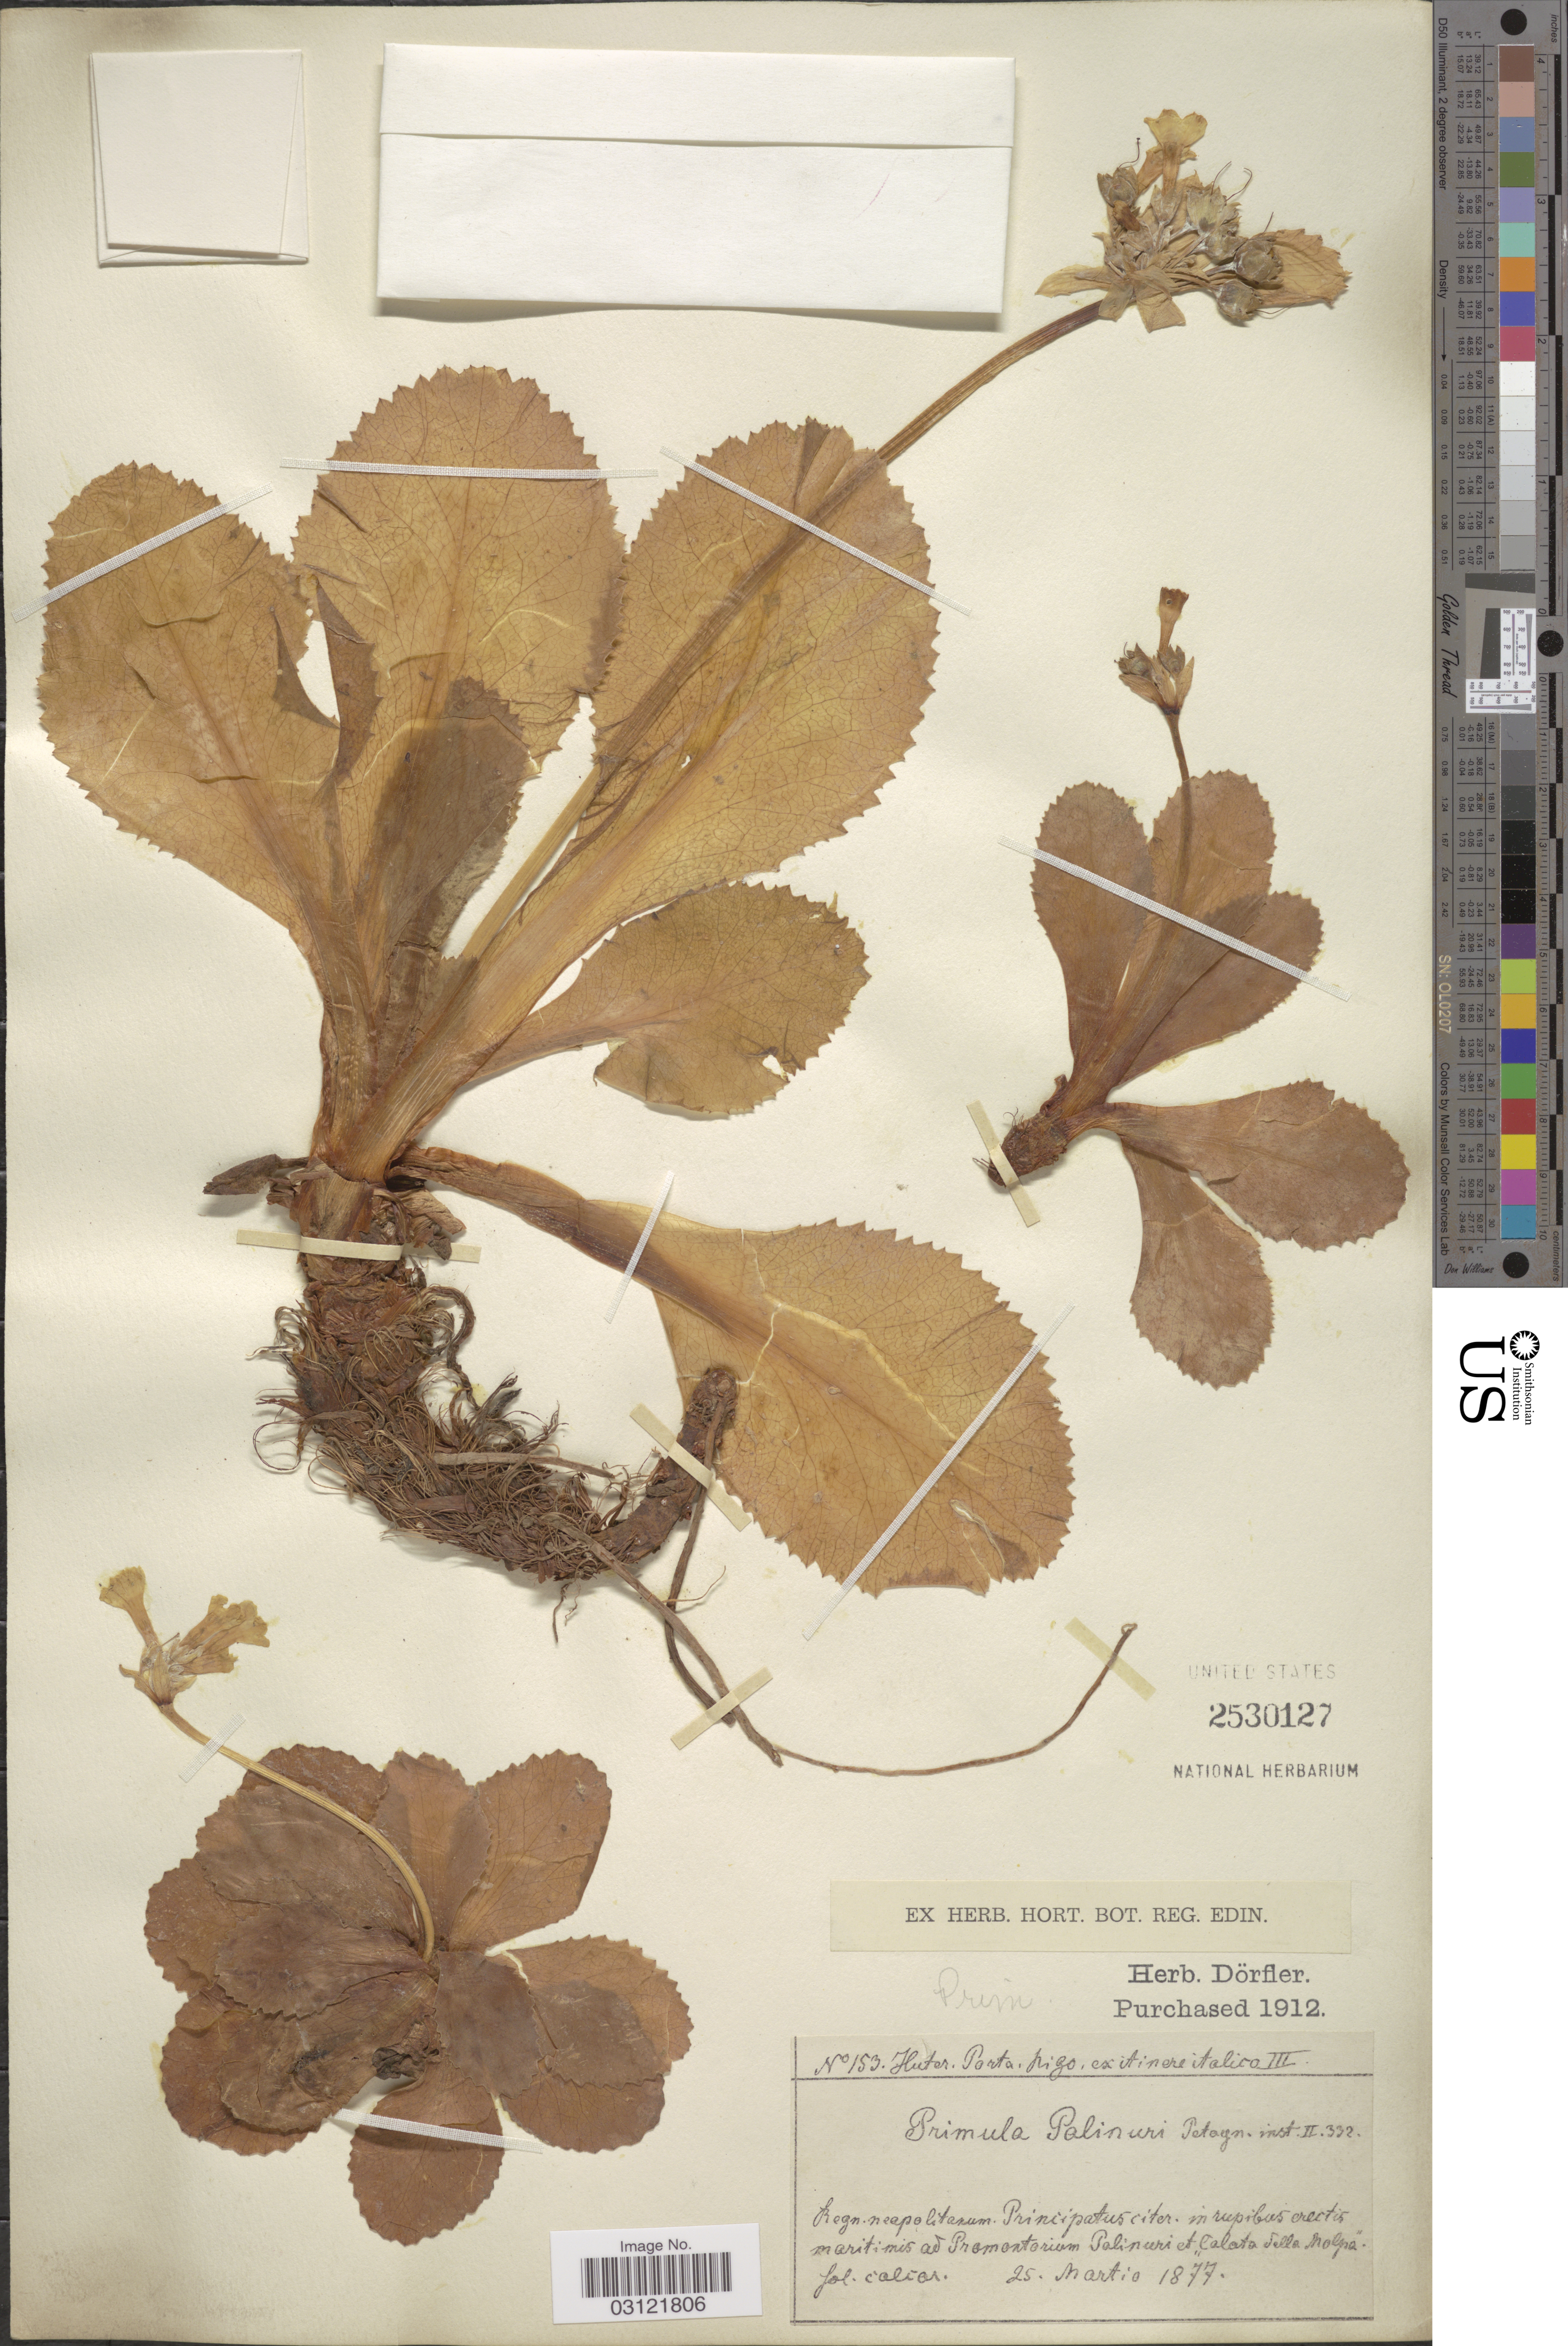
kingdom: Plantae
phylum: Tracheophyta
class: Magnoliopsida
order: Ericales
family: Primulaceae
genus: Primula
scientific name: Primula palinuri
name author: Petagna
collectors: Hector, -- Porta & -- Rigo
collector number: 153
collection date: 1877-03-25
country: Italy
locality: Regn. neapolitan. Princippatus citer in rupibus erectis maritimis ad Promontorium Palirurs [interpreted] et "Calata [interpreted] Sella [interpreted] Molpa [interpreted]."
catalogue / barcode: US 2530127